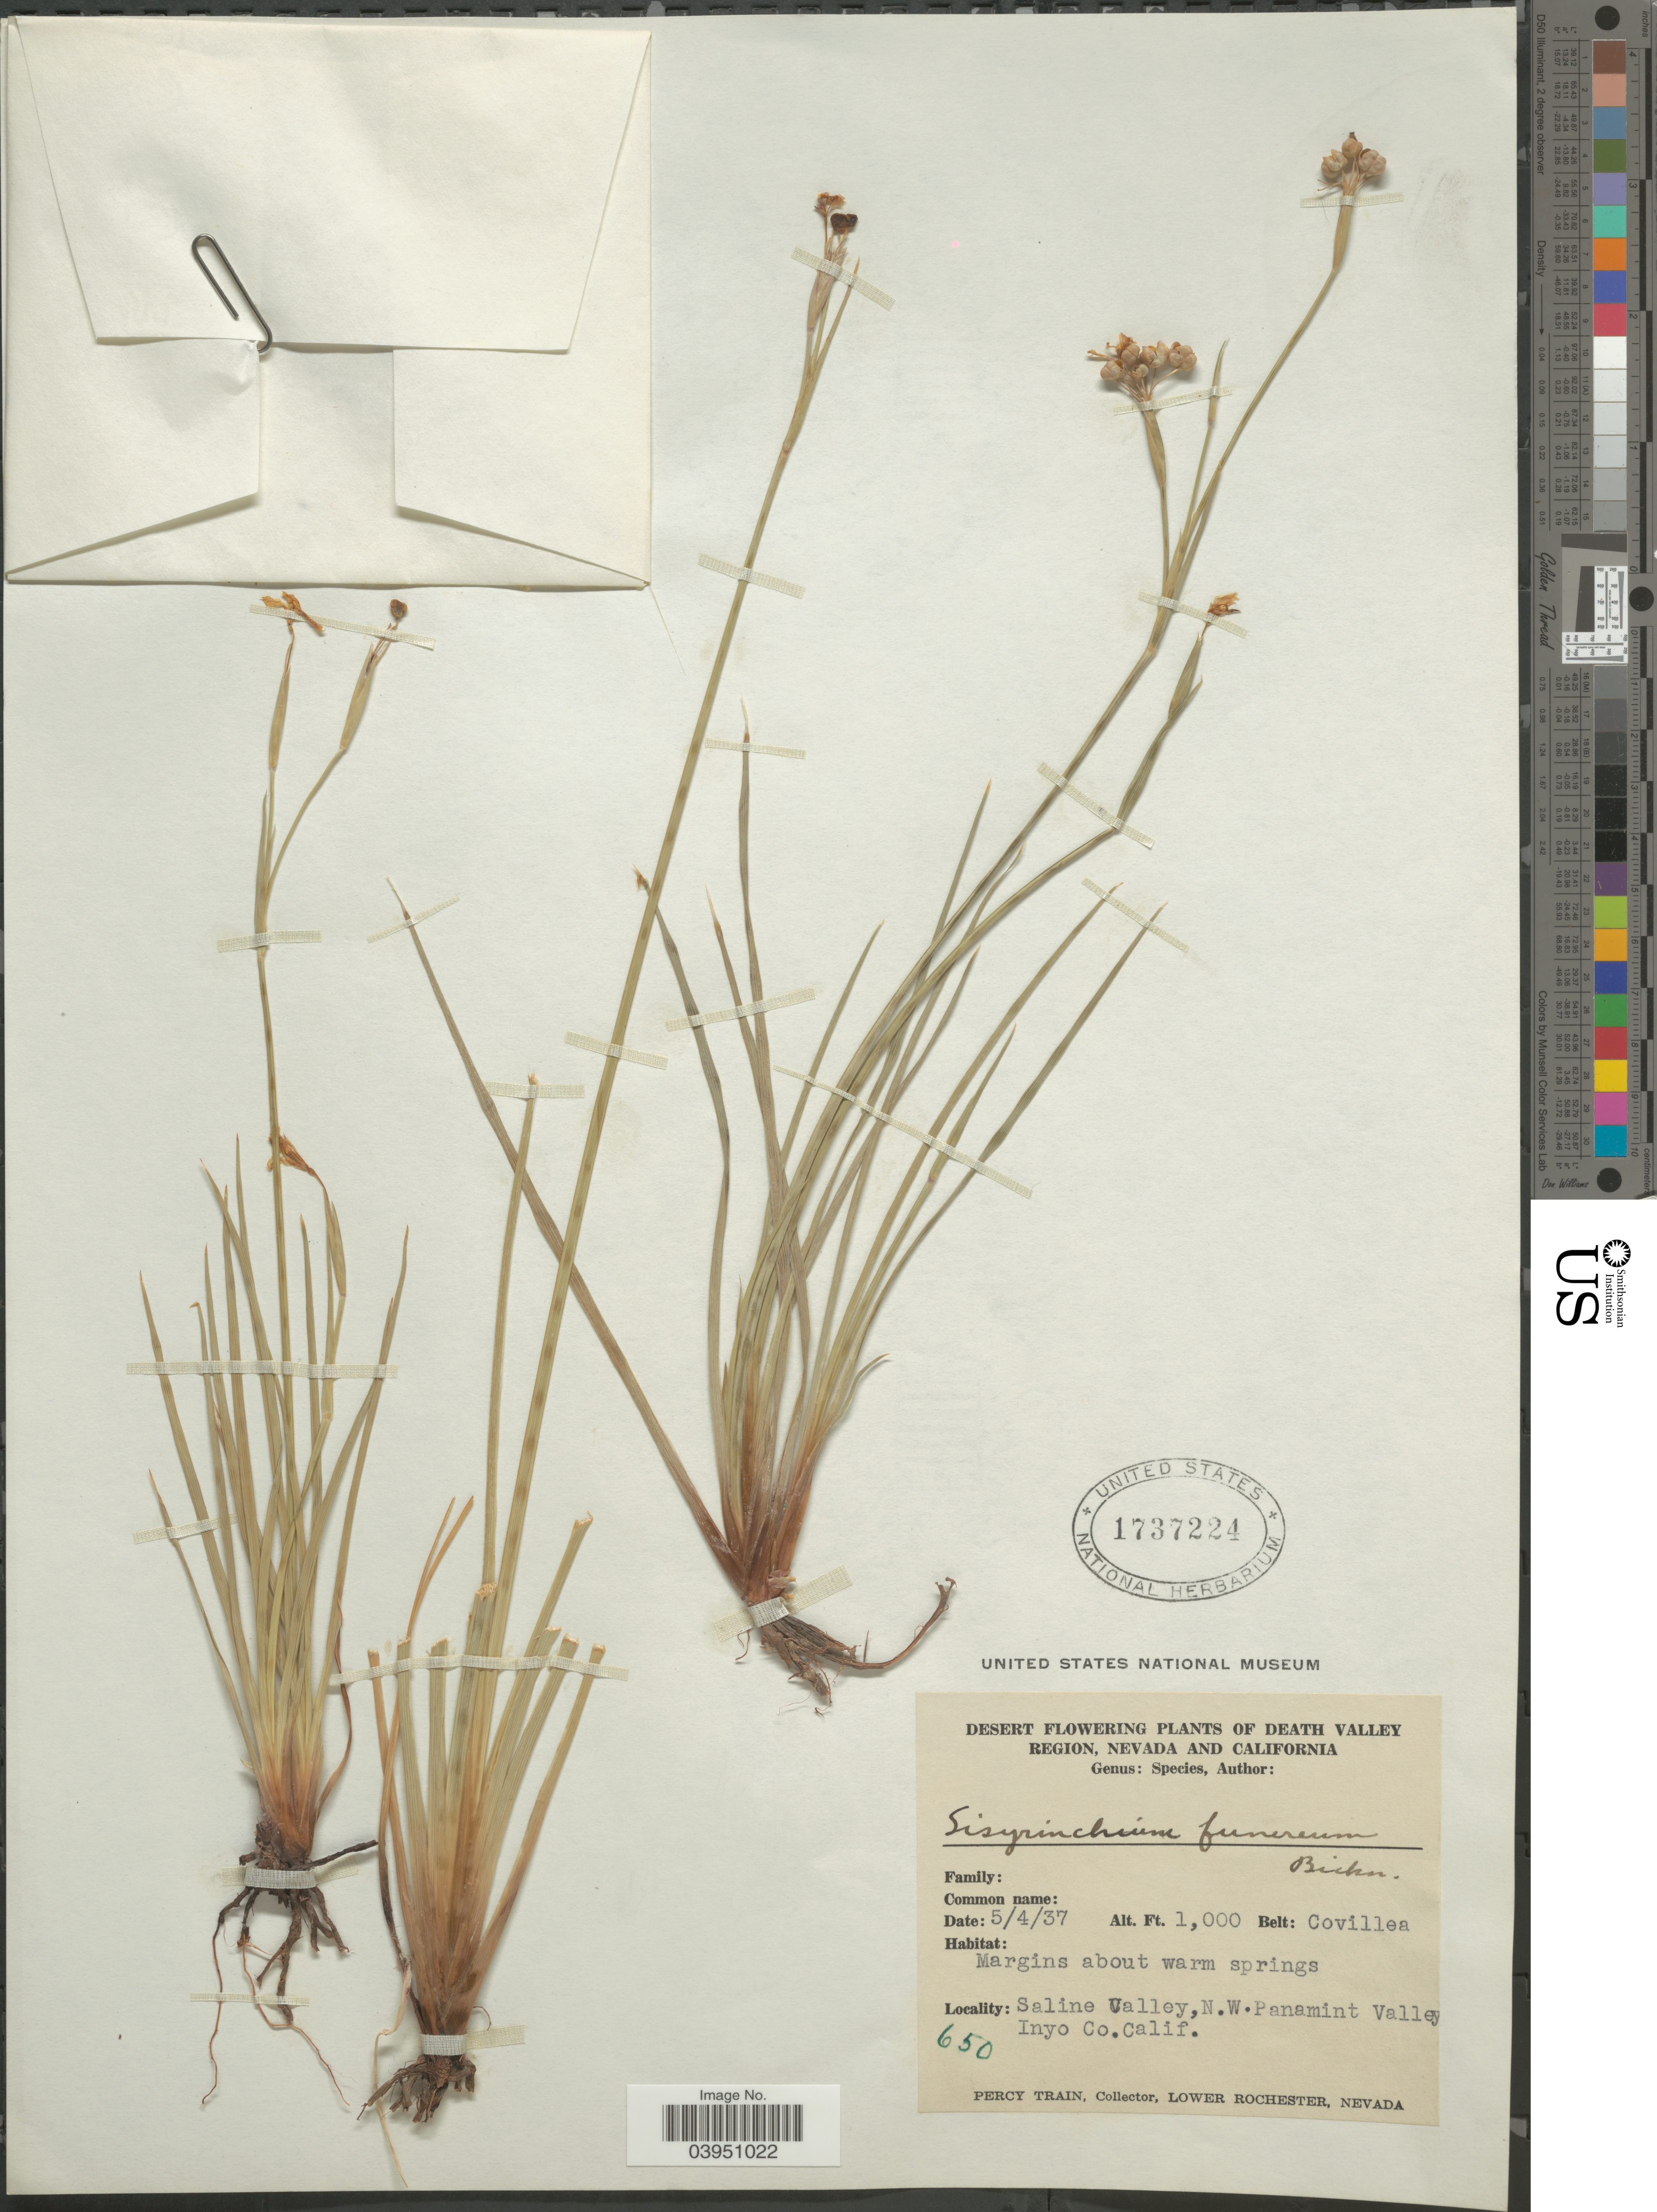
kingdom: Plantae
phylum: Tracheophyta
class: Liliopsida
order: Asparagales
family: Iridaceae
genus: Sisyrinchium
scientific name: Sisyrinchium funereum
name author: E.P. Bicknell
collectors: P. Train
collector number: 650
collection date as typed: Transcribed d/m/y: 4/5/37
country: United States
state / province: California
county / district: Inyo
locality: Belt: Covilles. Margins about warm springs. Saline Valley, N. W. Panamint Valley. Inyo Co.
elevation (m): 305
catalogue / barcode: US 1737224